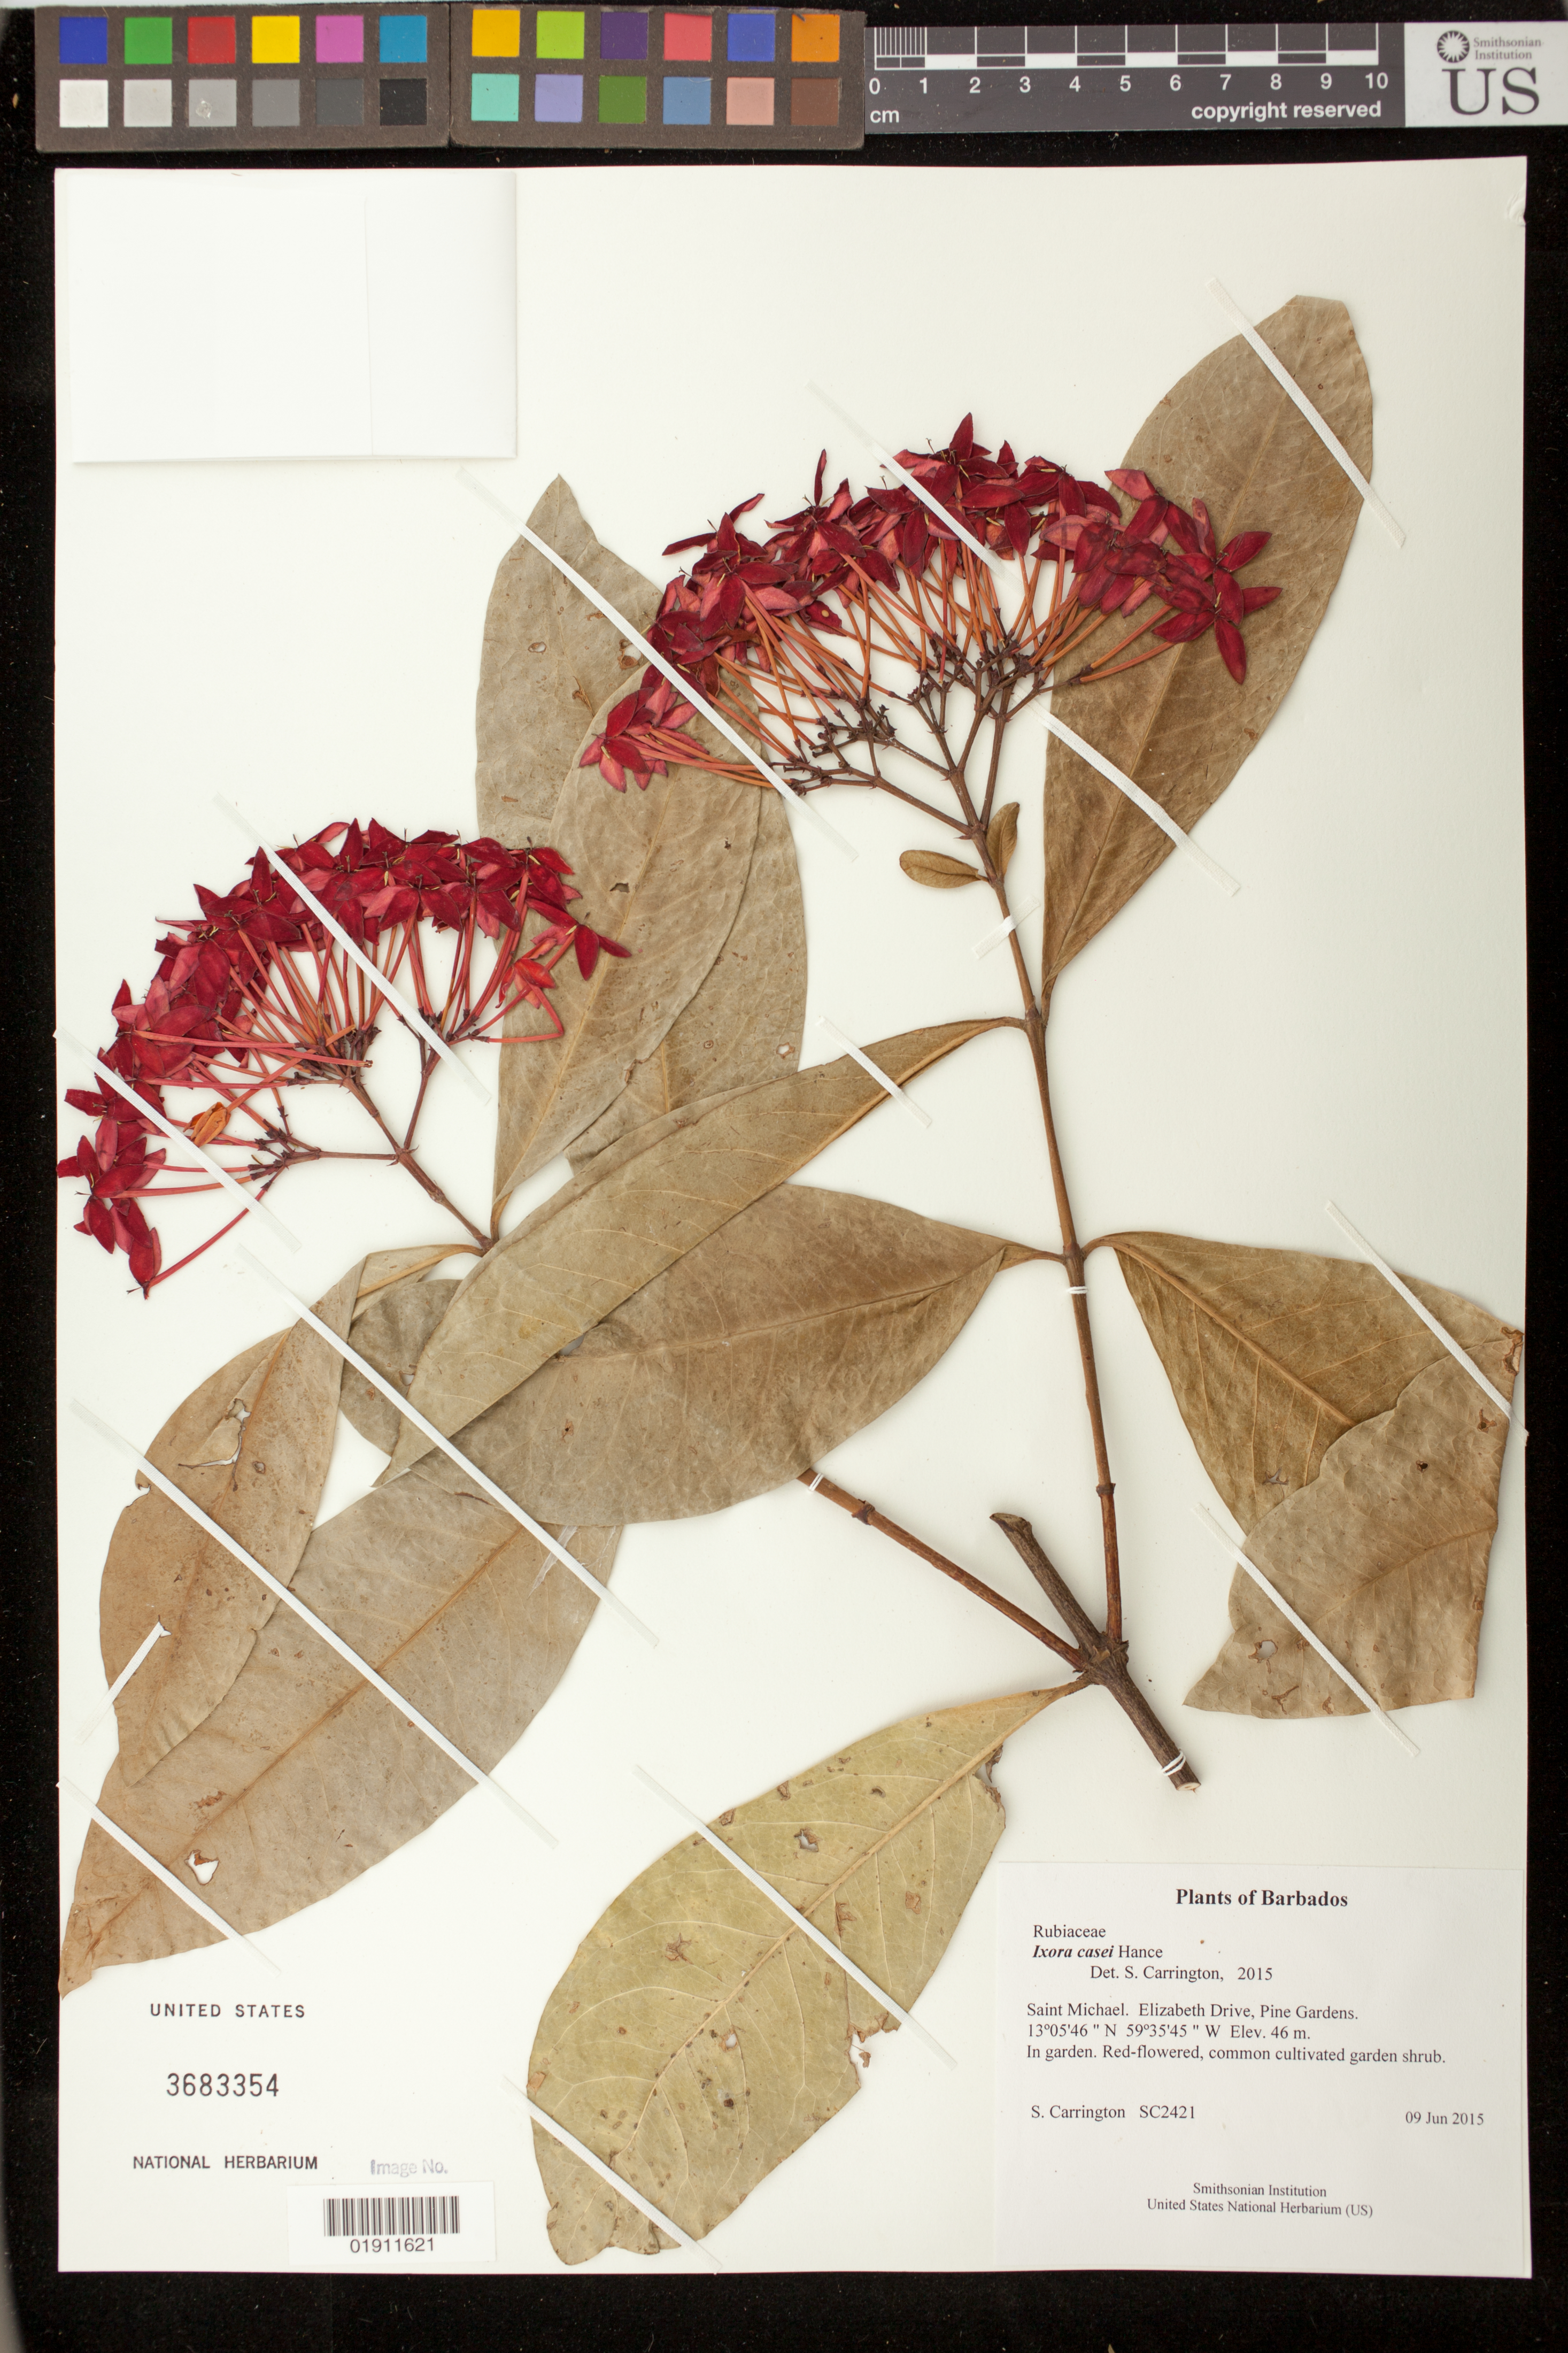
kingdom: Plantae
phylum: Tracheophyta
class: Magnoliopsida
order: Gentianales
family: Rubiaceae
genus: Ixora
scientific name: Ixora casei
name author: Hance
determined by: Carrington, C. M. S.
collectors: C. M. S. Carrington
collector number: SC2421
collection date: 2015-06-09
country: Barbados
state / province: Saint Michael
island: Barbados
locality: Elizabeth Drive, Pine Gardens, St Michael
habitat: Garden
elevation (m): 46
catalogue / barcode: US 3683354